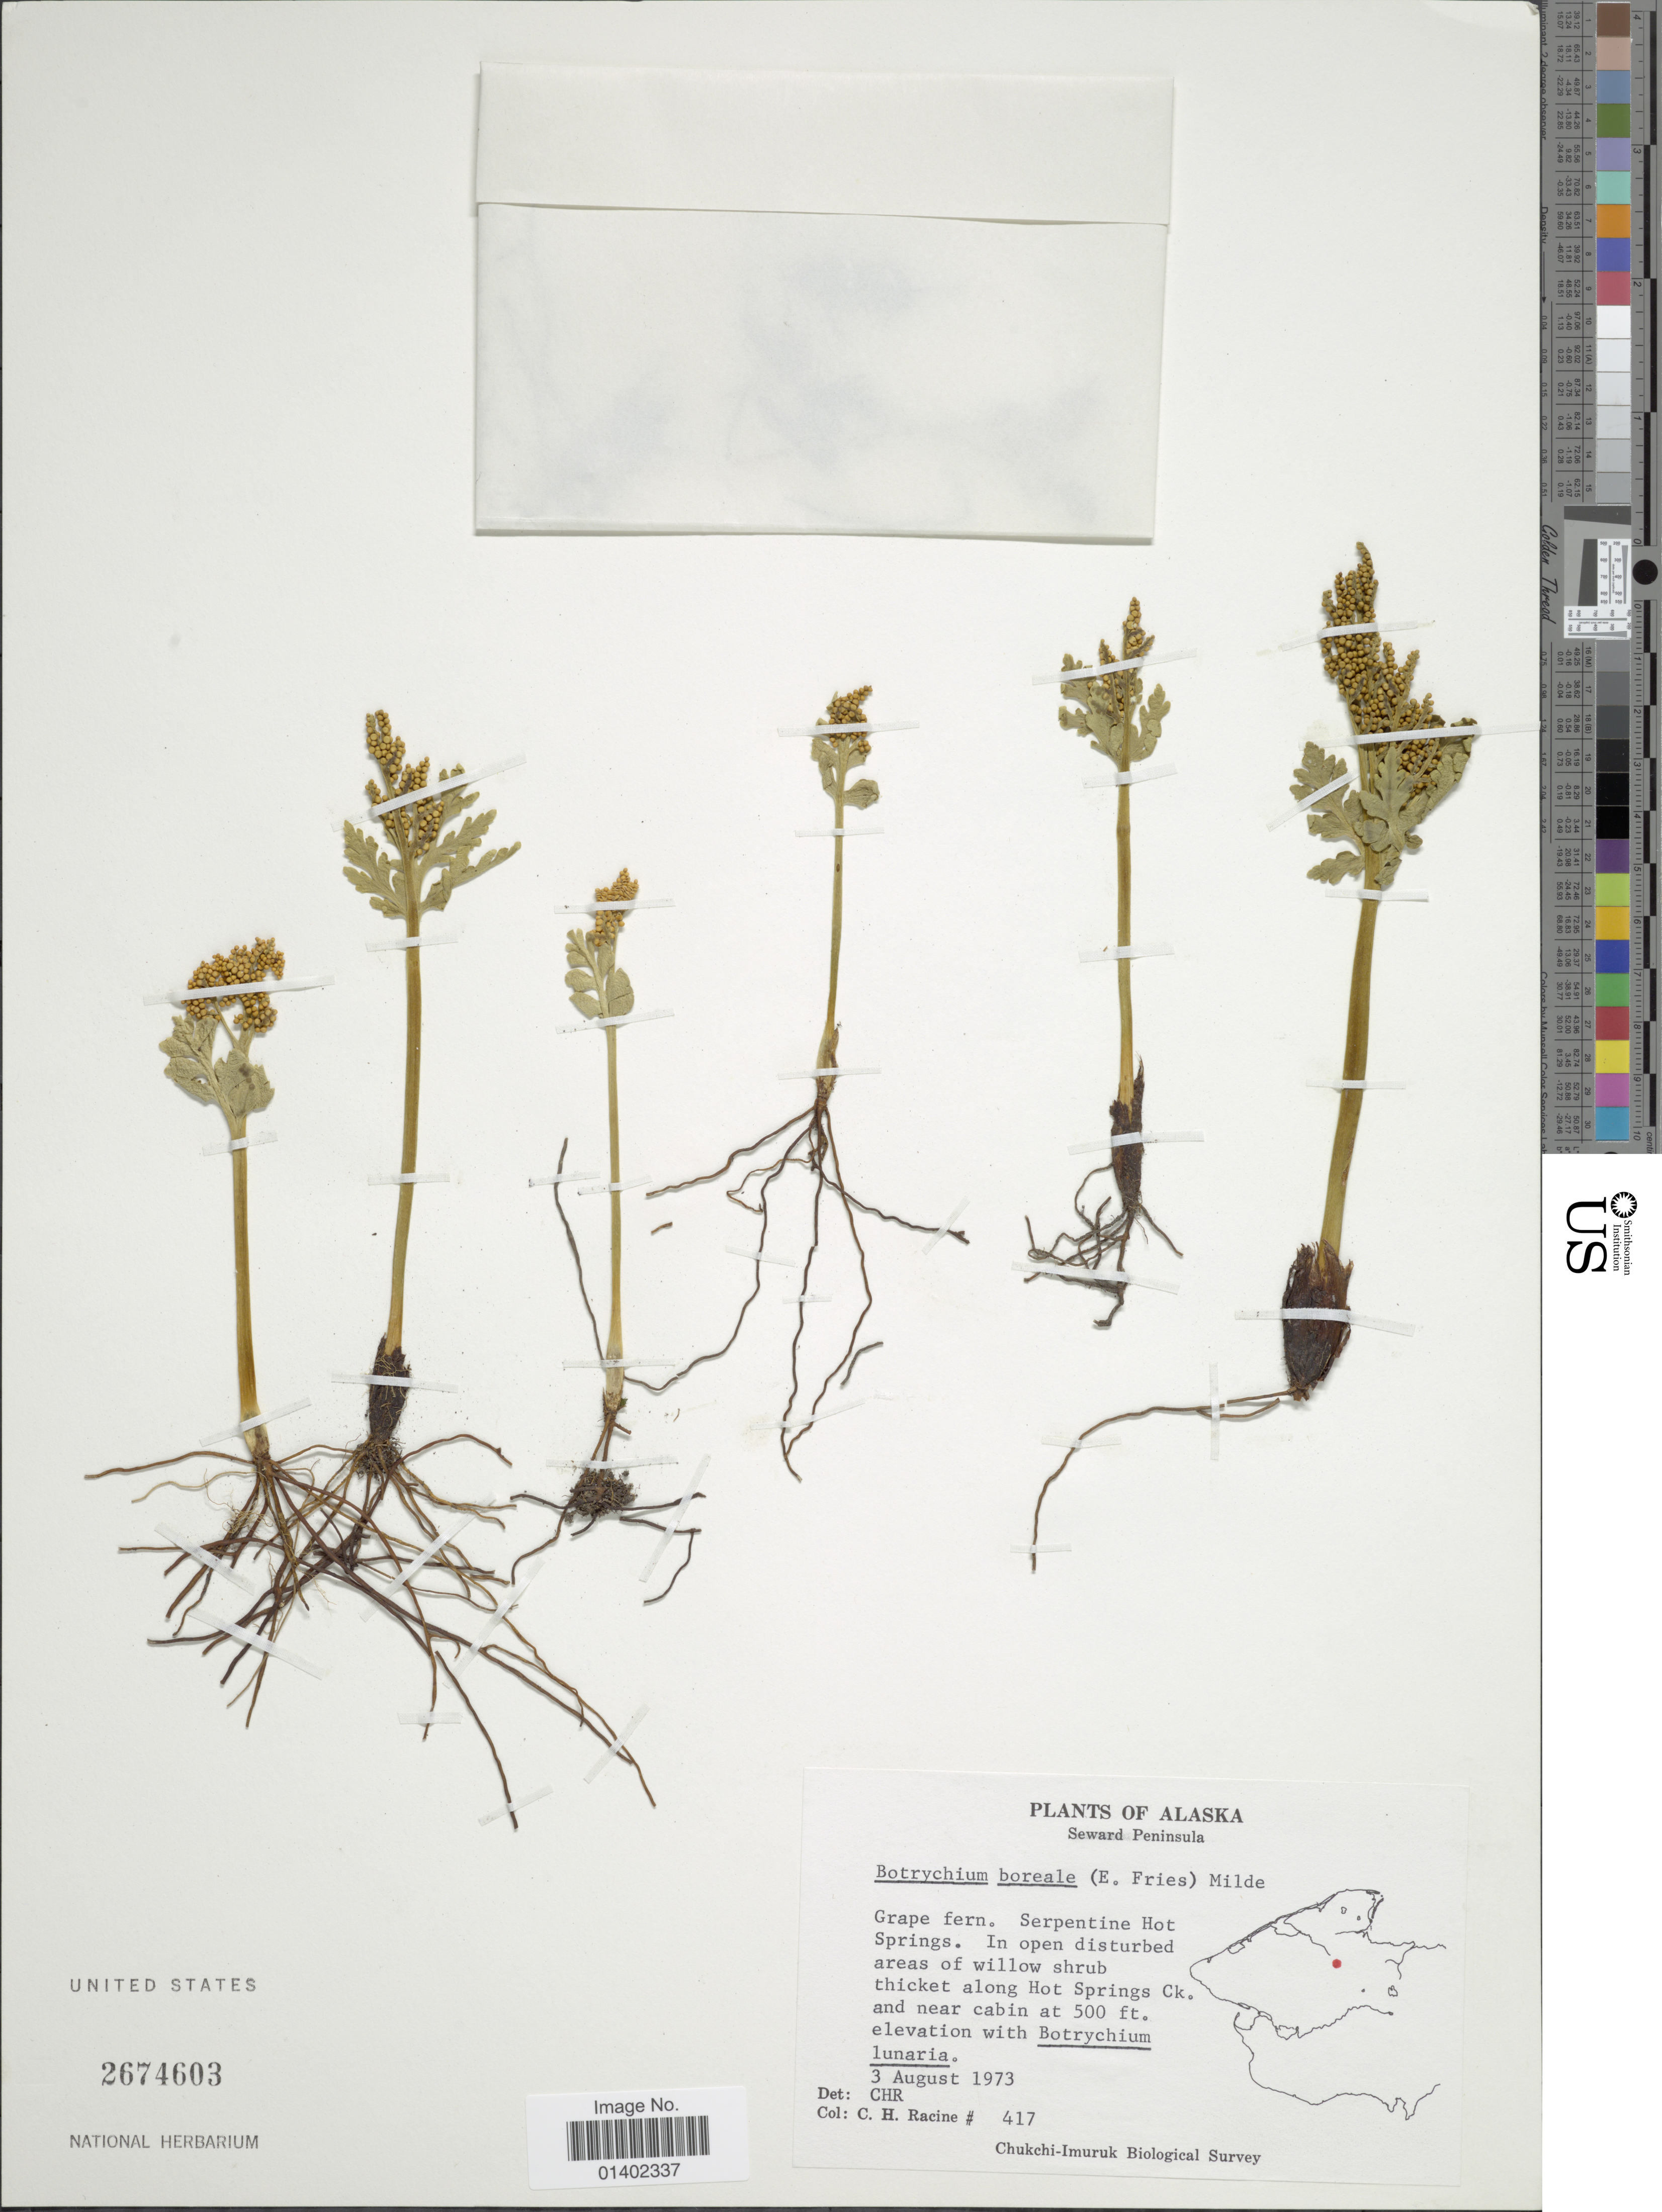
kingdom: Plantae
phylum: Tracheophyta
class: Polypodiopsida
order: Ophioglossales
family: Ophioglossaceae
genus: Botrychium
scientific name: Botrychium pinnatum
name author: H. St. John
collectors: C. Racine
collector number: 417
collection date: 1973-08-03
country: United States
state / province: Alaska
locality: Serpentine Hot Springs, Seward Peninsula, In open disturbed areas of willow shrub thicket along Hot Springs Ck and near cabin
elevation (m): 152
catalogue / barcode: US 2674603